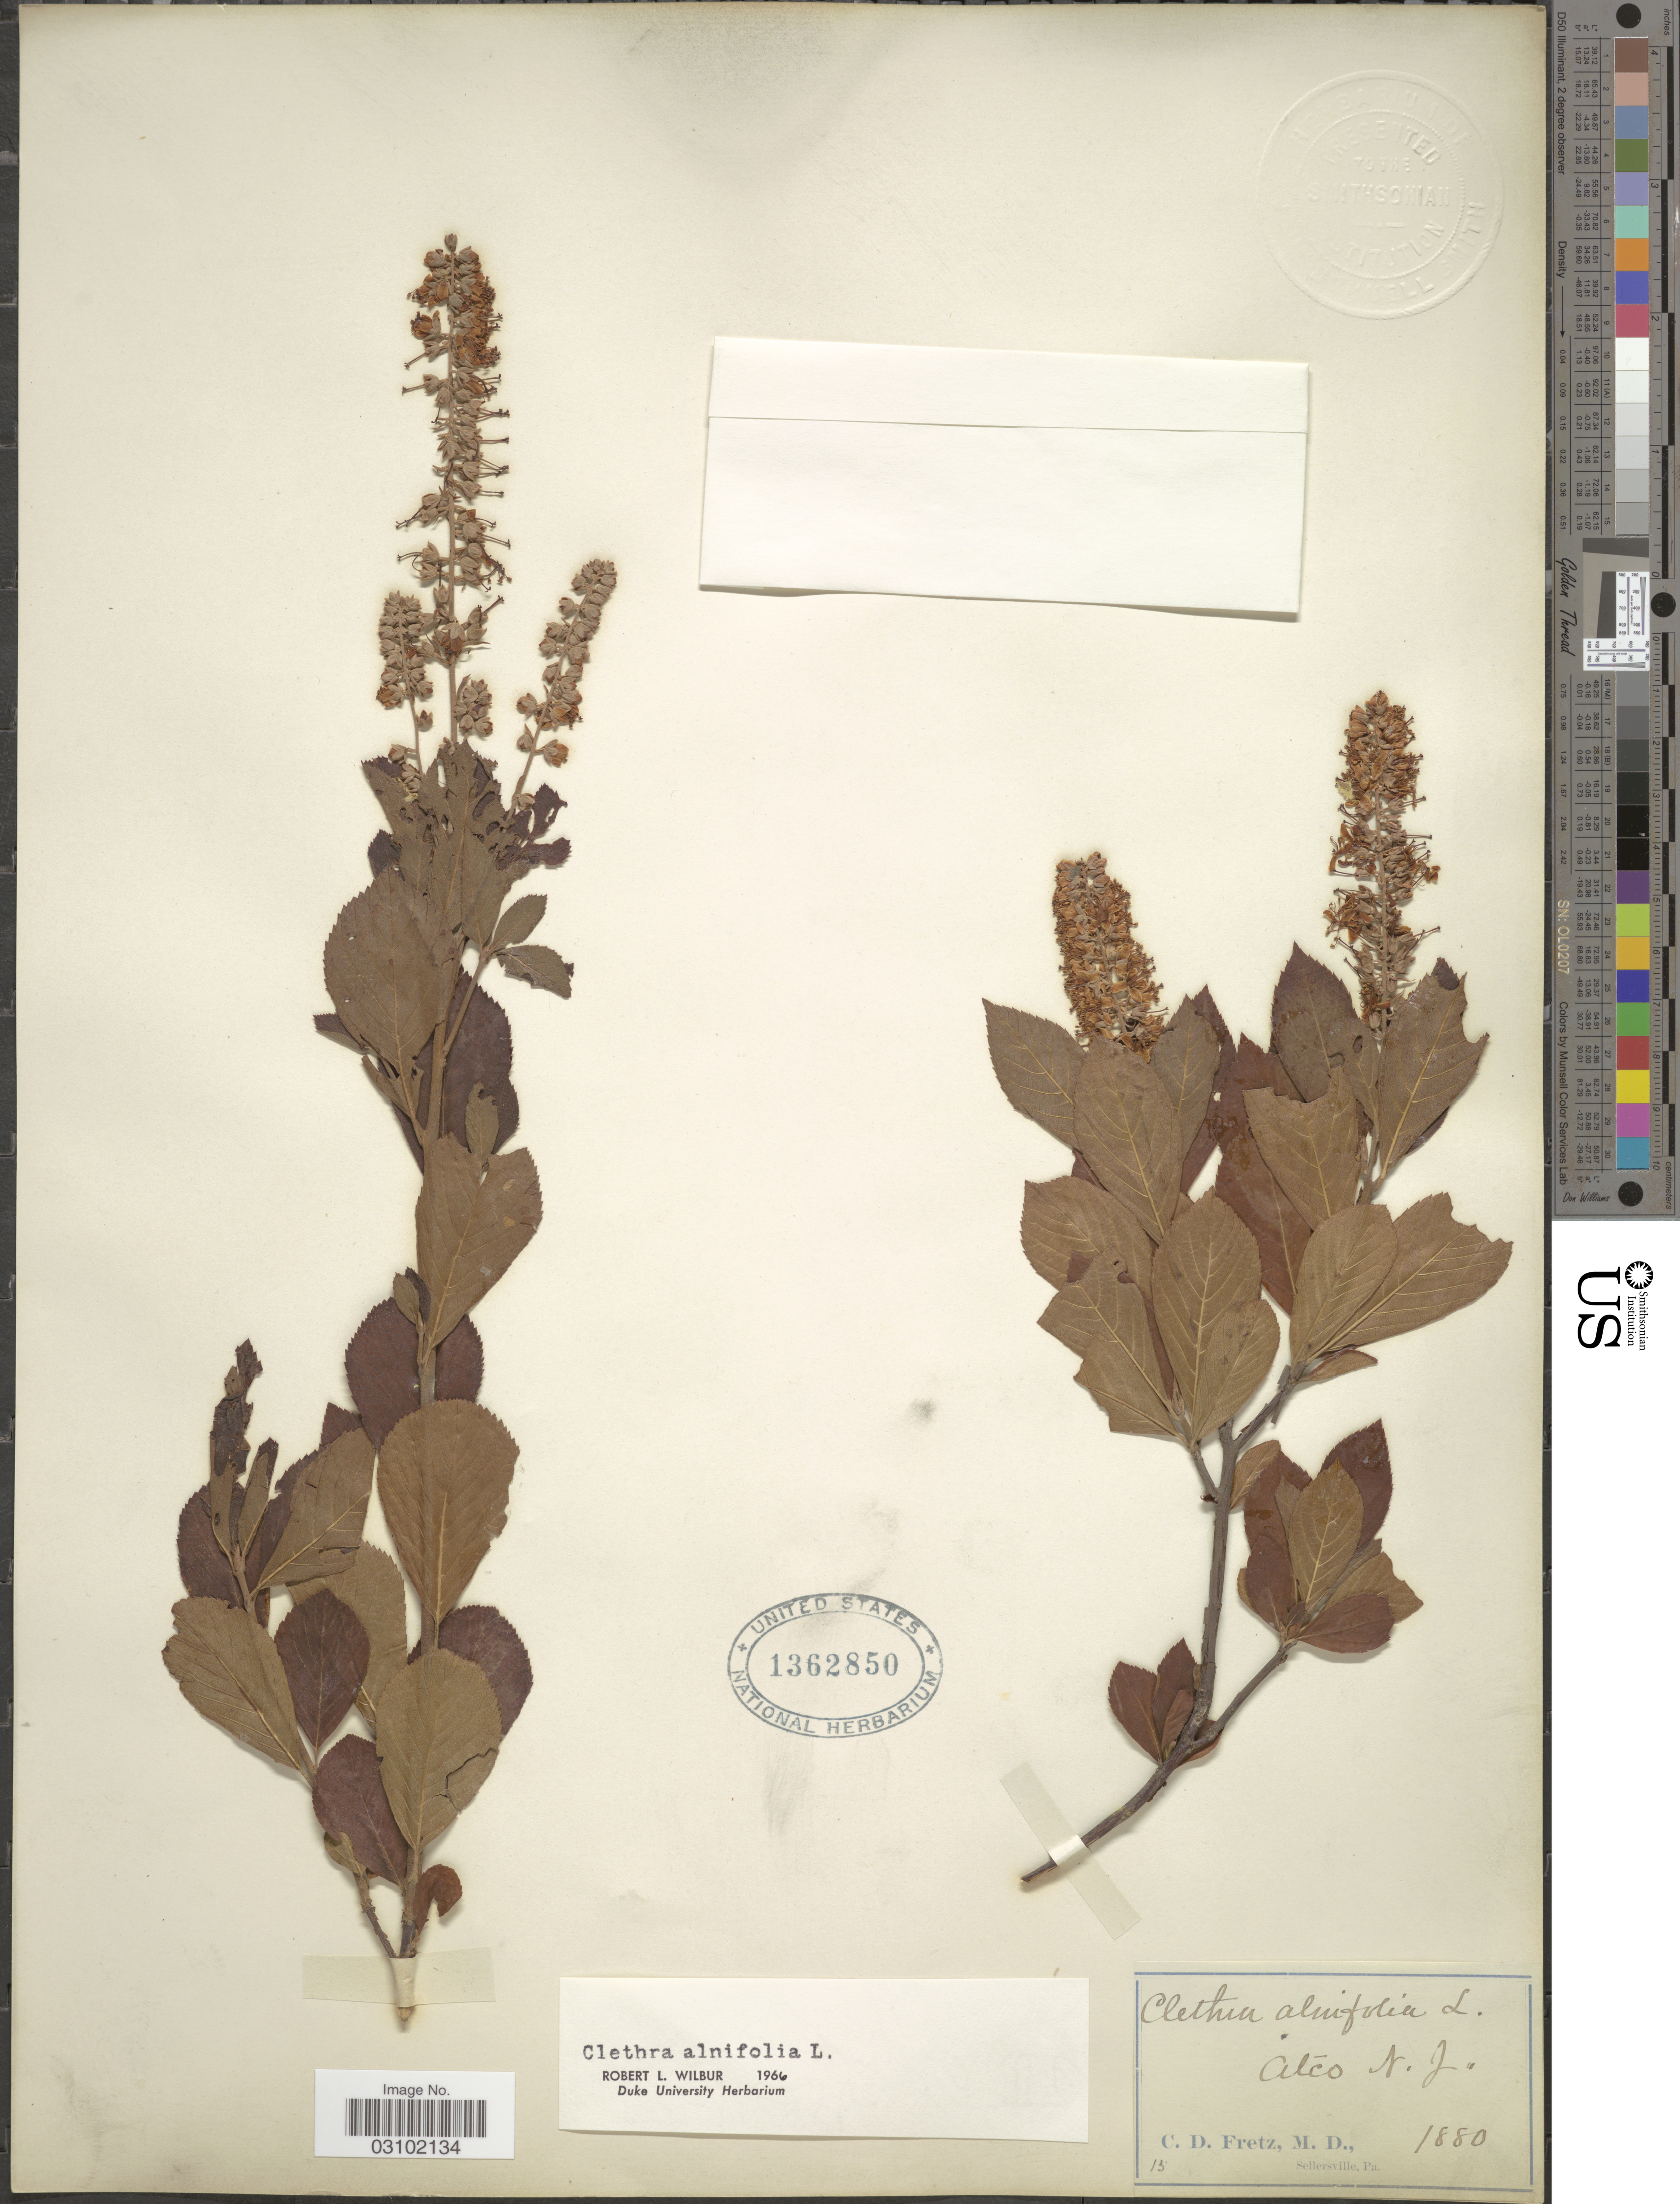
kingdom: Plantae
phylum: Tracheophyta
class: Magnoliopsida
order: Ericales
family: Clethraceae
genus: Clethra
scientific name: Clethra alnifolia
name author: L.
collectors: C. D. Fretz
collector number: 15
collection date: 1880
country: United States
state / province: New Jersey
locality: Atco.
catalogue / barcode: US 1362850